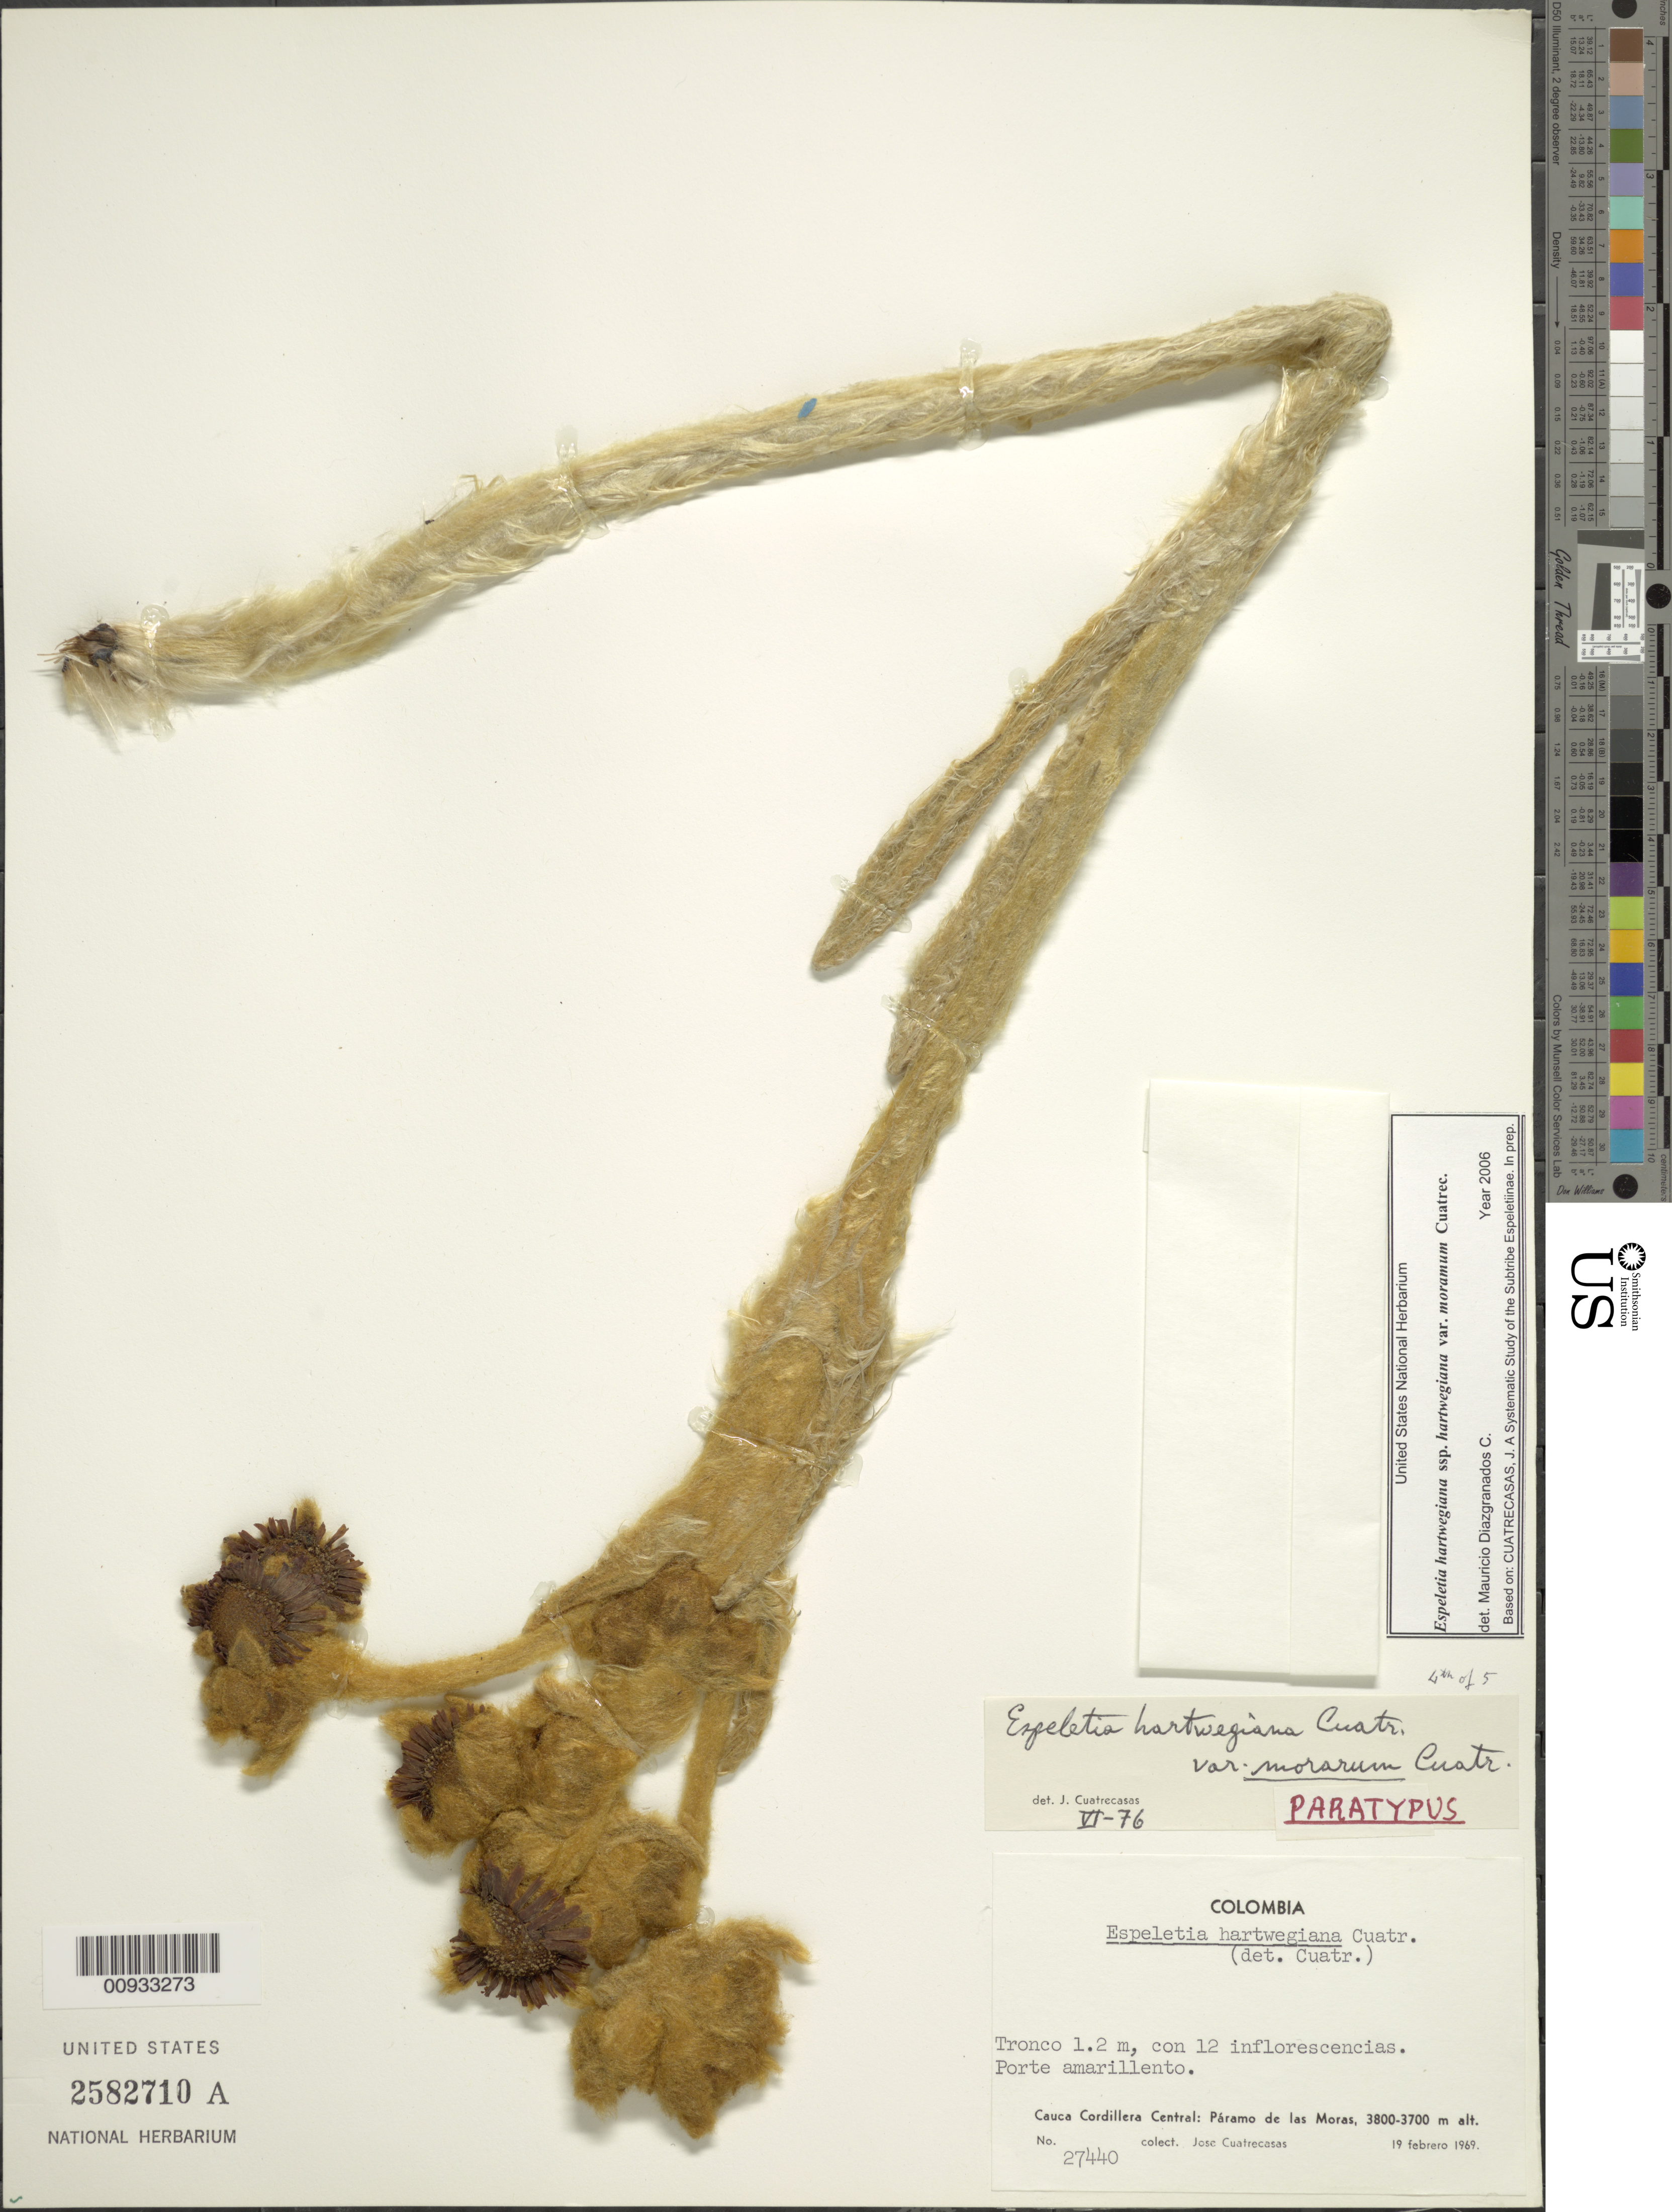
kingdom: Plantae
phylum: Tracheophyta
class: Magnoliopsida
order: Asterales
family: Asteraceae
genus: Espeletia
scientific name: Espeletia hartwegiana var. morarum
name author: Cuatrec.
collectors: J. Cuatrecasas & C. Lehman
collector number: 27440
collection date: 1969-02-19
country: Colombia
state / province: Cauca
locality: Cordillera Central: Paramo de las Moras.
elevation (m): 3700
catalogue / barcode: US 2582710A